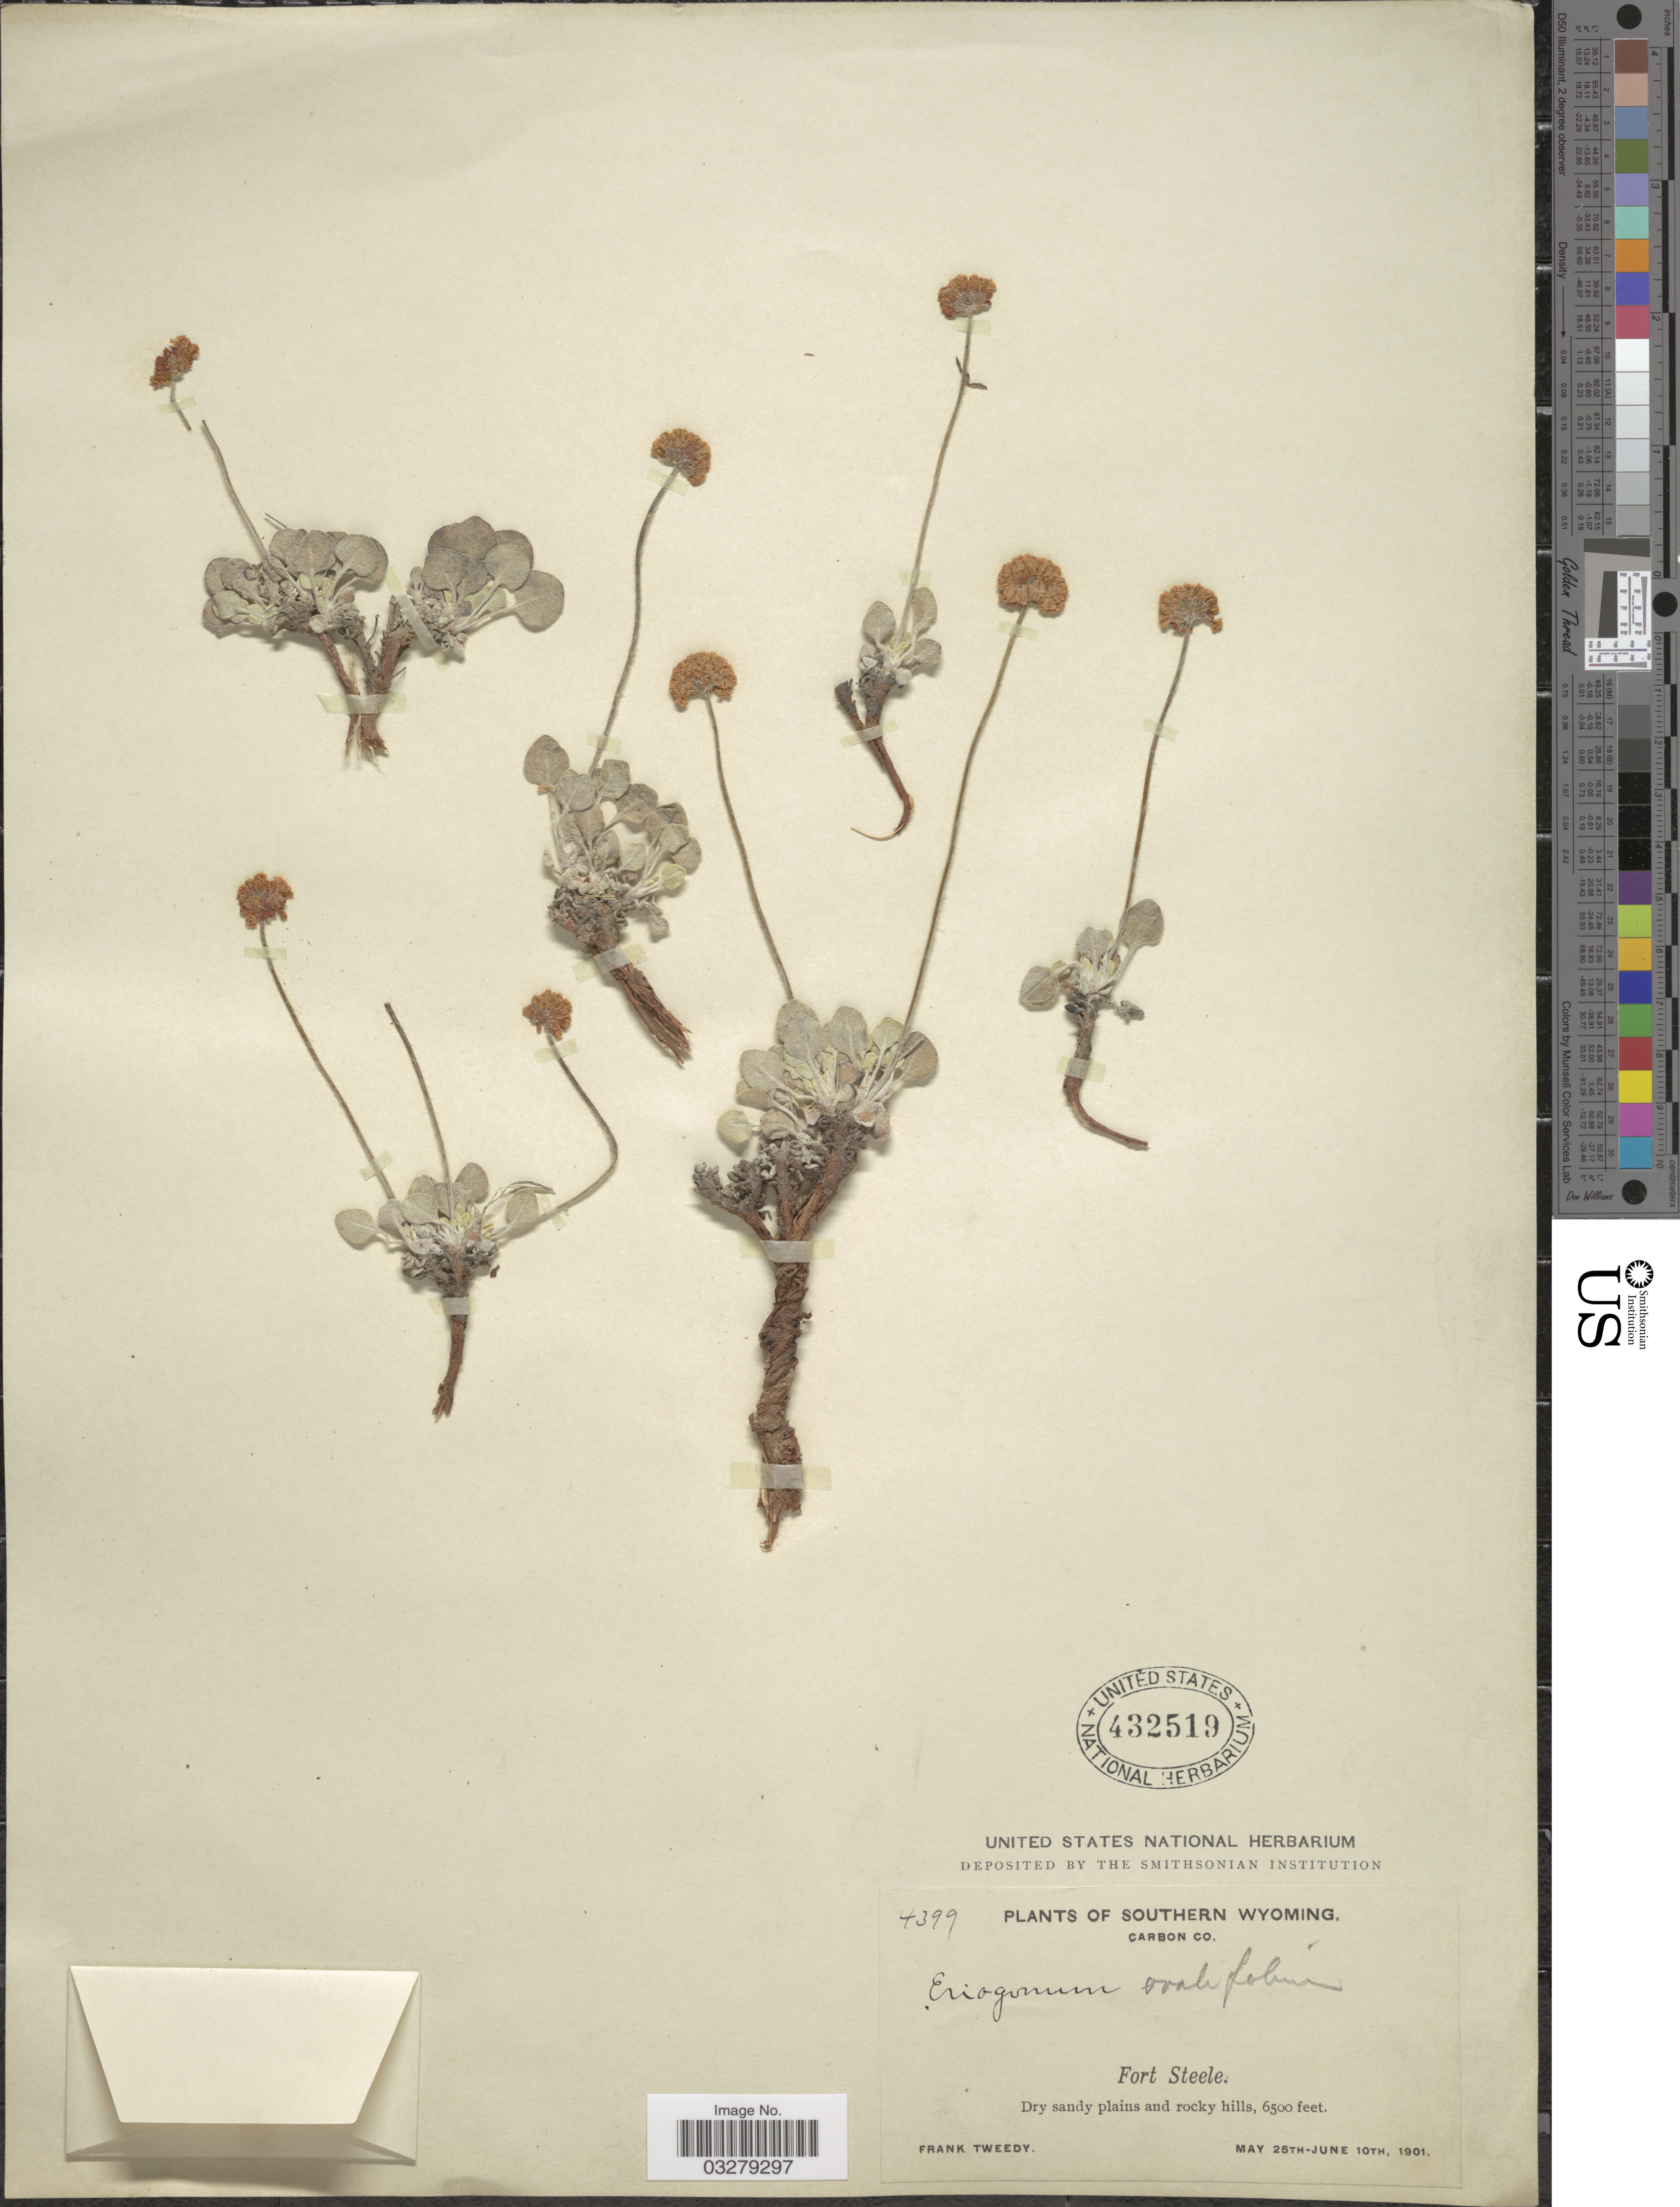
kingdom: Plantae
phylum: Tracheophyta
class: Magnoliopsida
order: Caryophyllales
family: Polygonaceae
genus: Eriogonum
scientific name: Eriogonum ovalifolium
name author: Nutt.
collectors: F. Tweedy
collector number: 4399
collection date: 1901-05-25/1901-06-10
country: United States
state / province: Wyoming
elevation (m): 1981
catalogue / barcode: US 432519